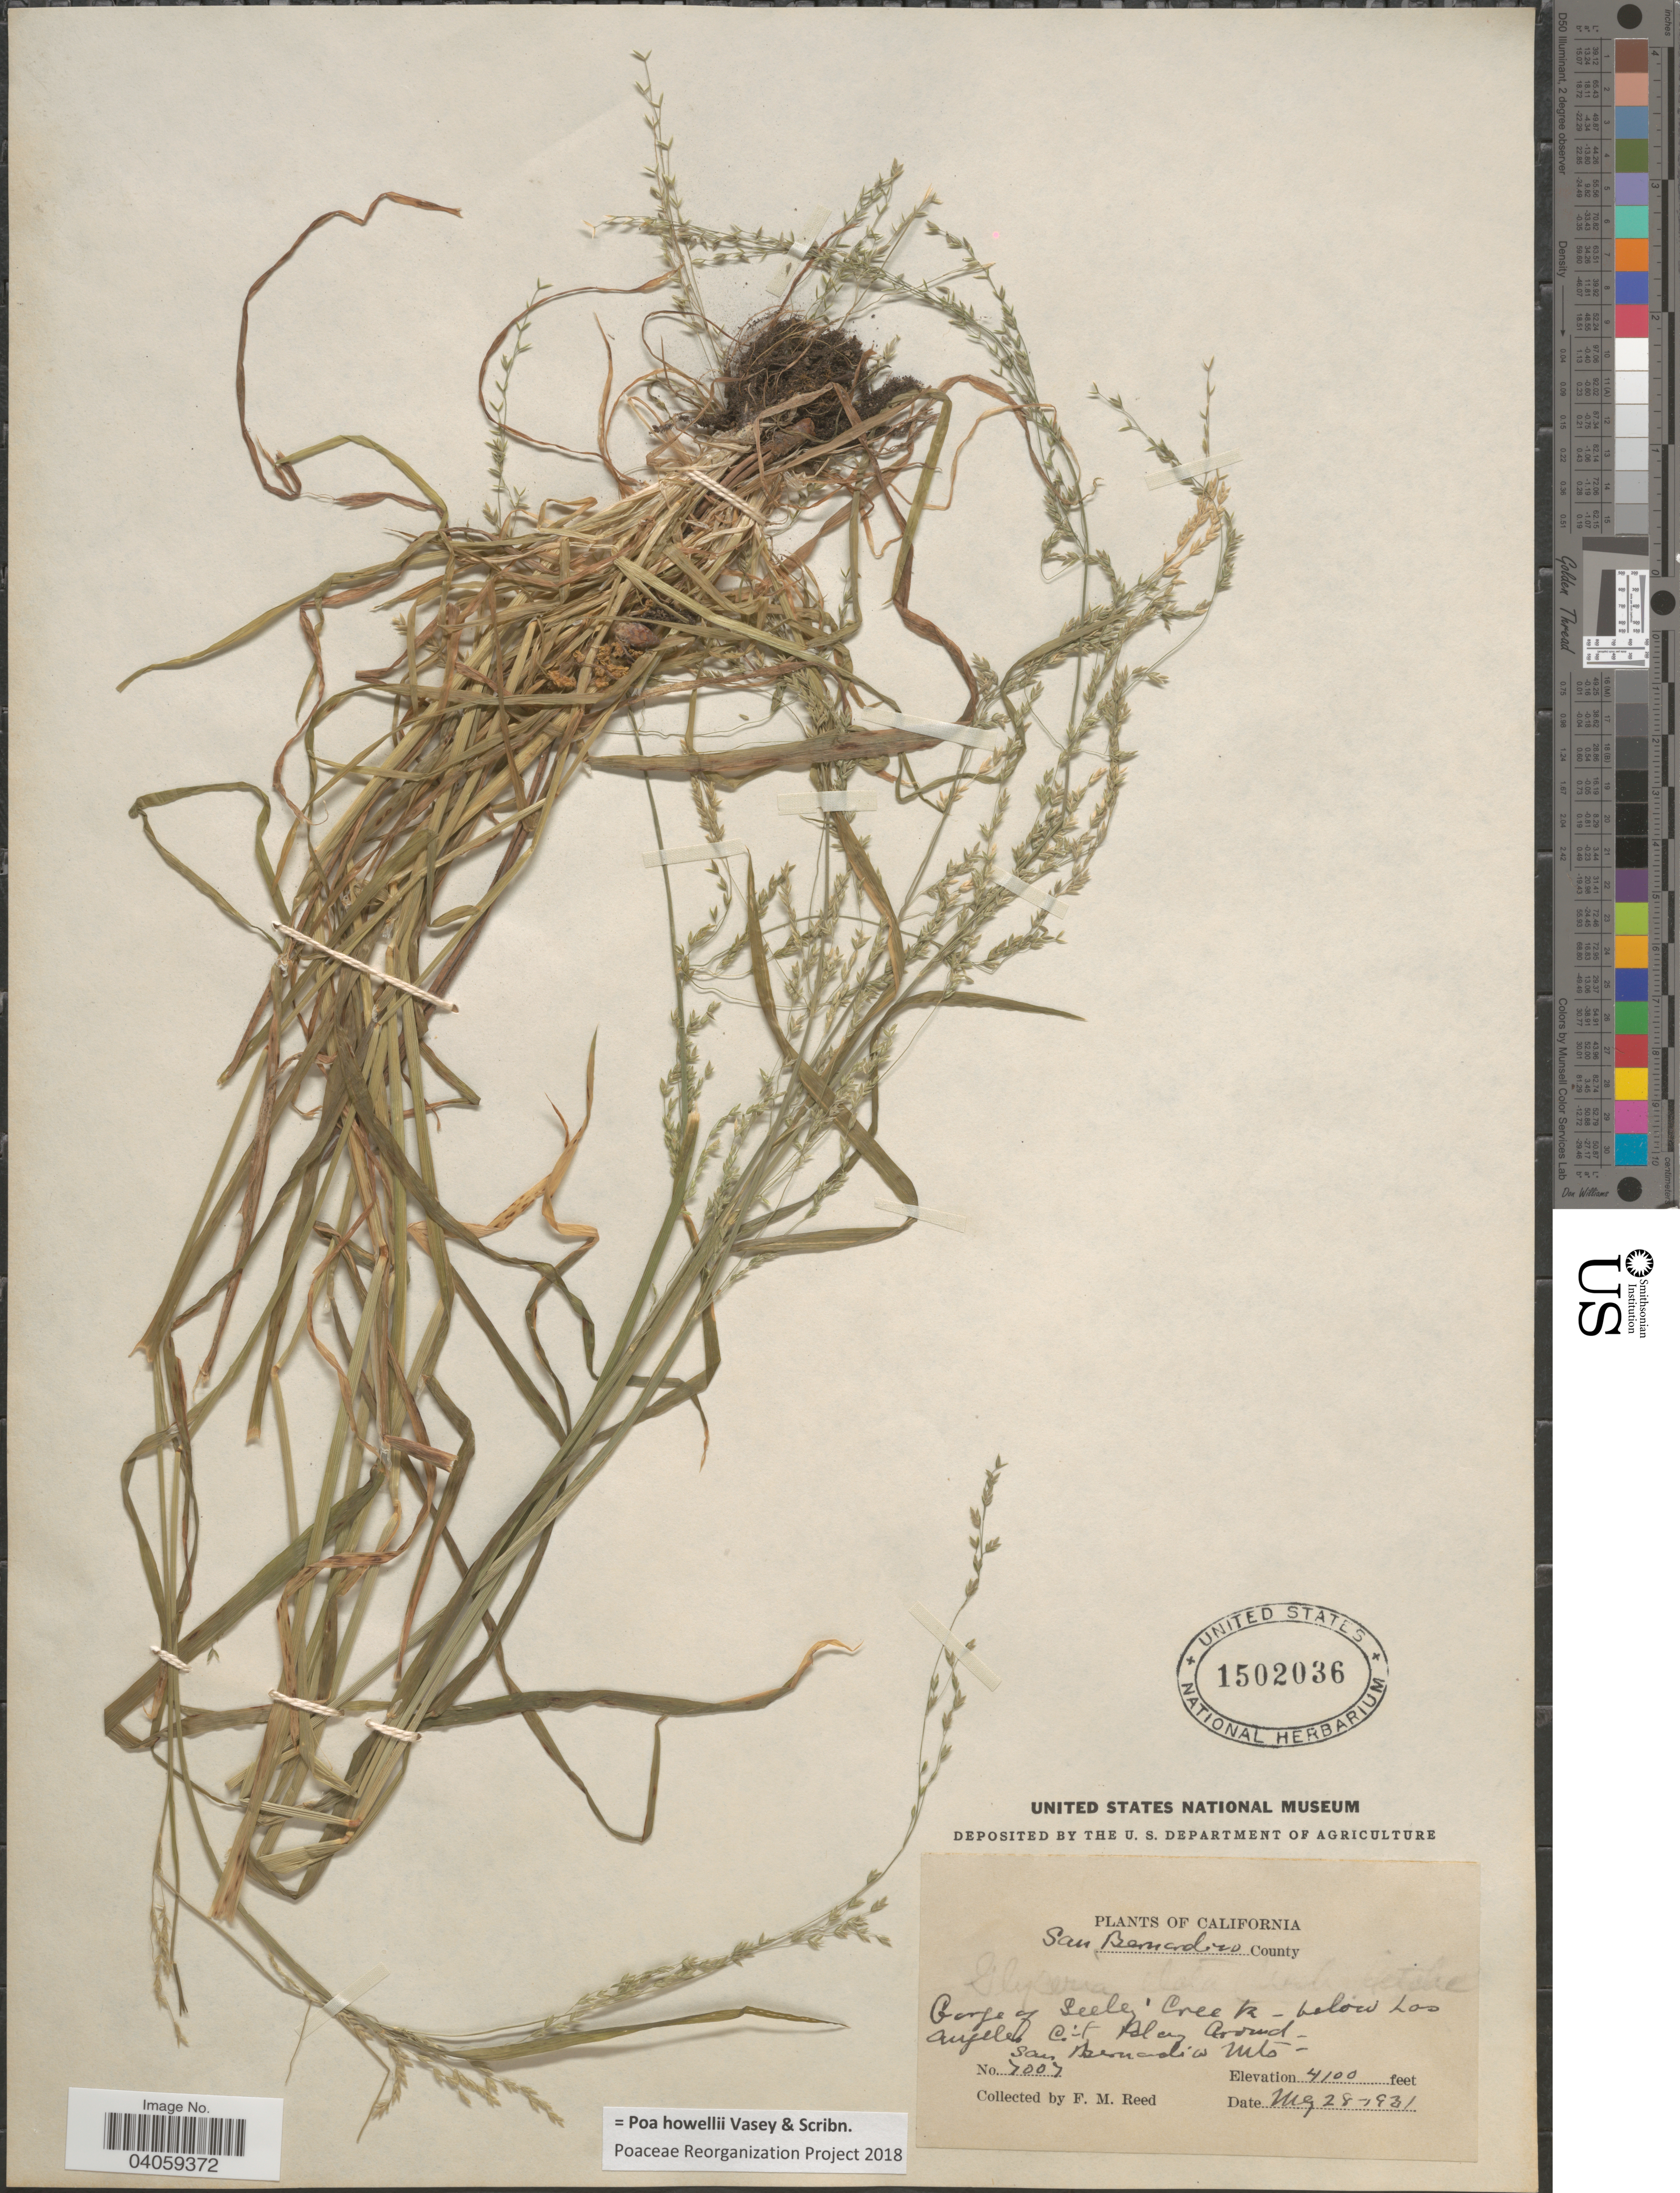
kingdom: Plantae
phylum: Tracheophyta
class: Liliopsida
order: Poales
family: Poaceae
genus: Poa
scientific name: Poa howellii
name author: Vasey & Scribn.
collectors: F. Reed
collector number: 7007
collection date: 1931-05-28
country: United States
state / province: California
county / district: San Bernardino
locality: San Bernardino County. Gorge of Seele Creek below Los Angeles Co. San Bernardino Mts.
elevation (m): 1250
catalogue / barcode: US 1502036